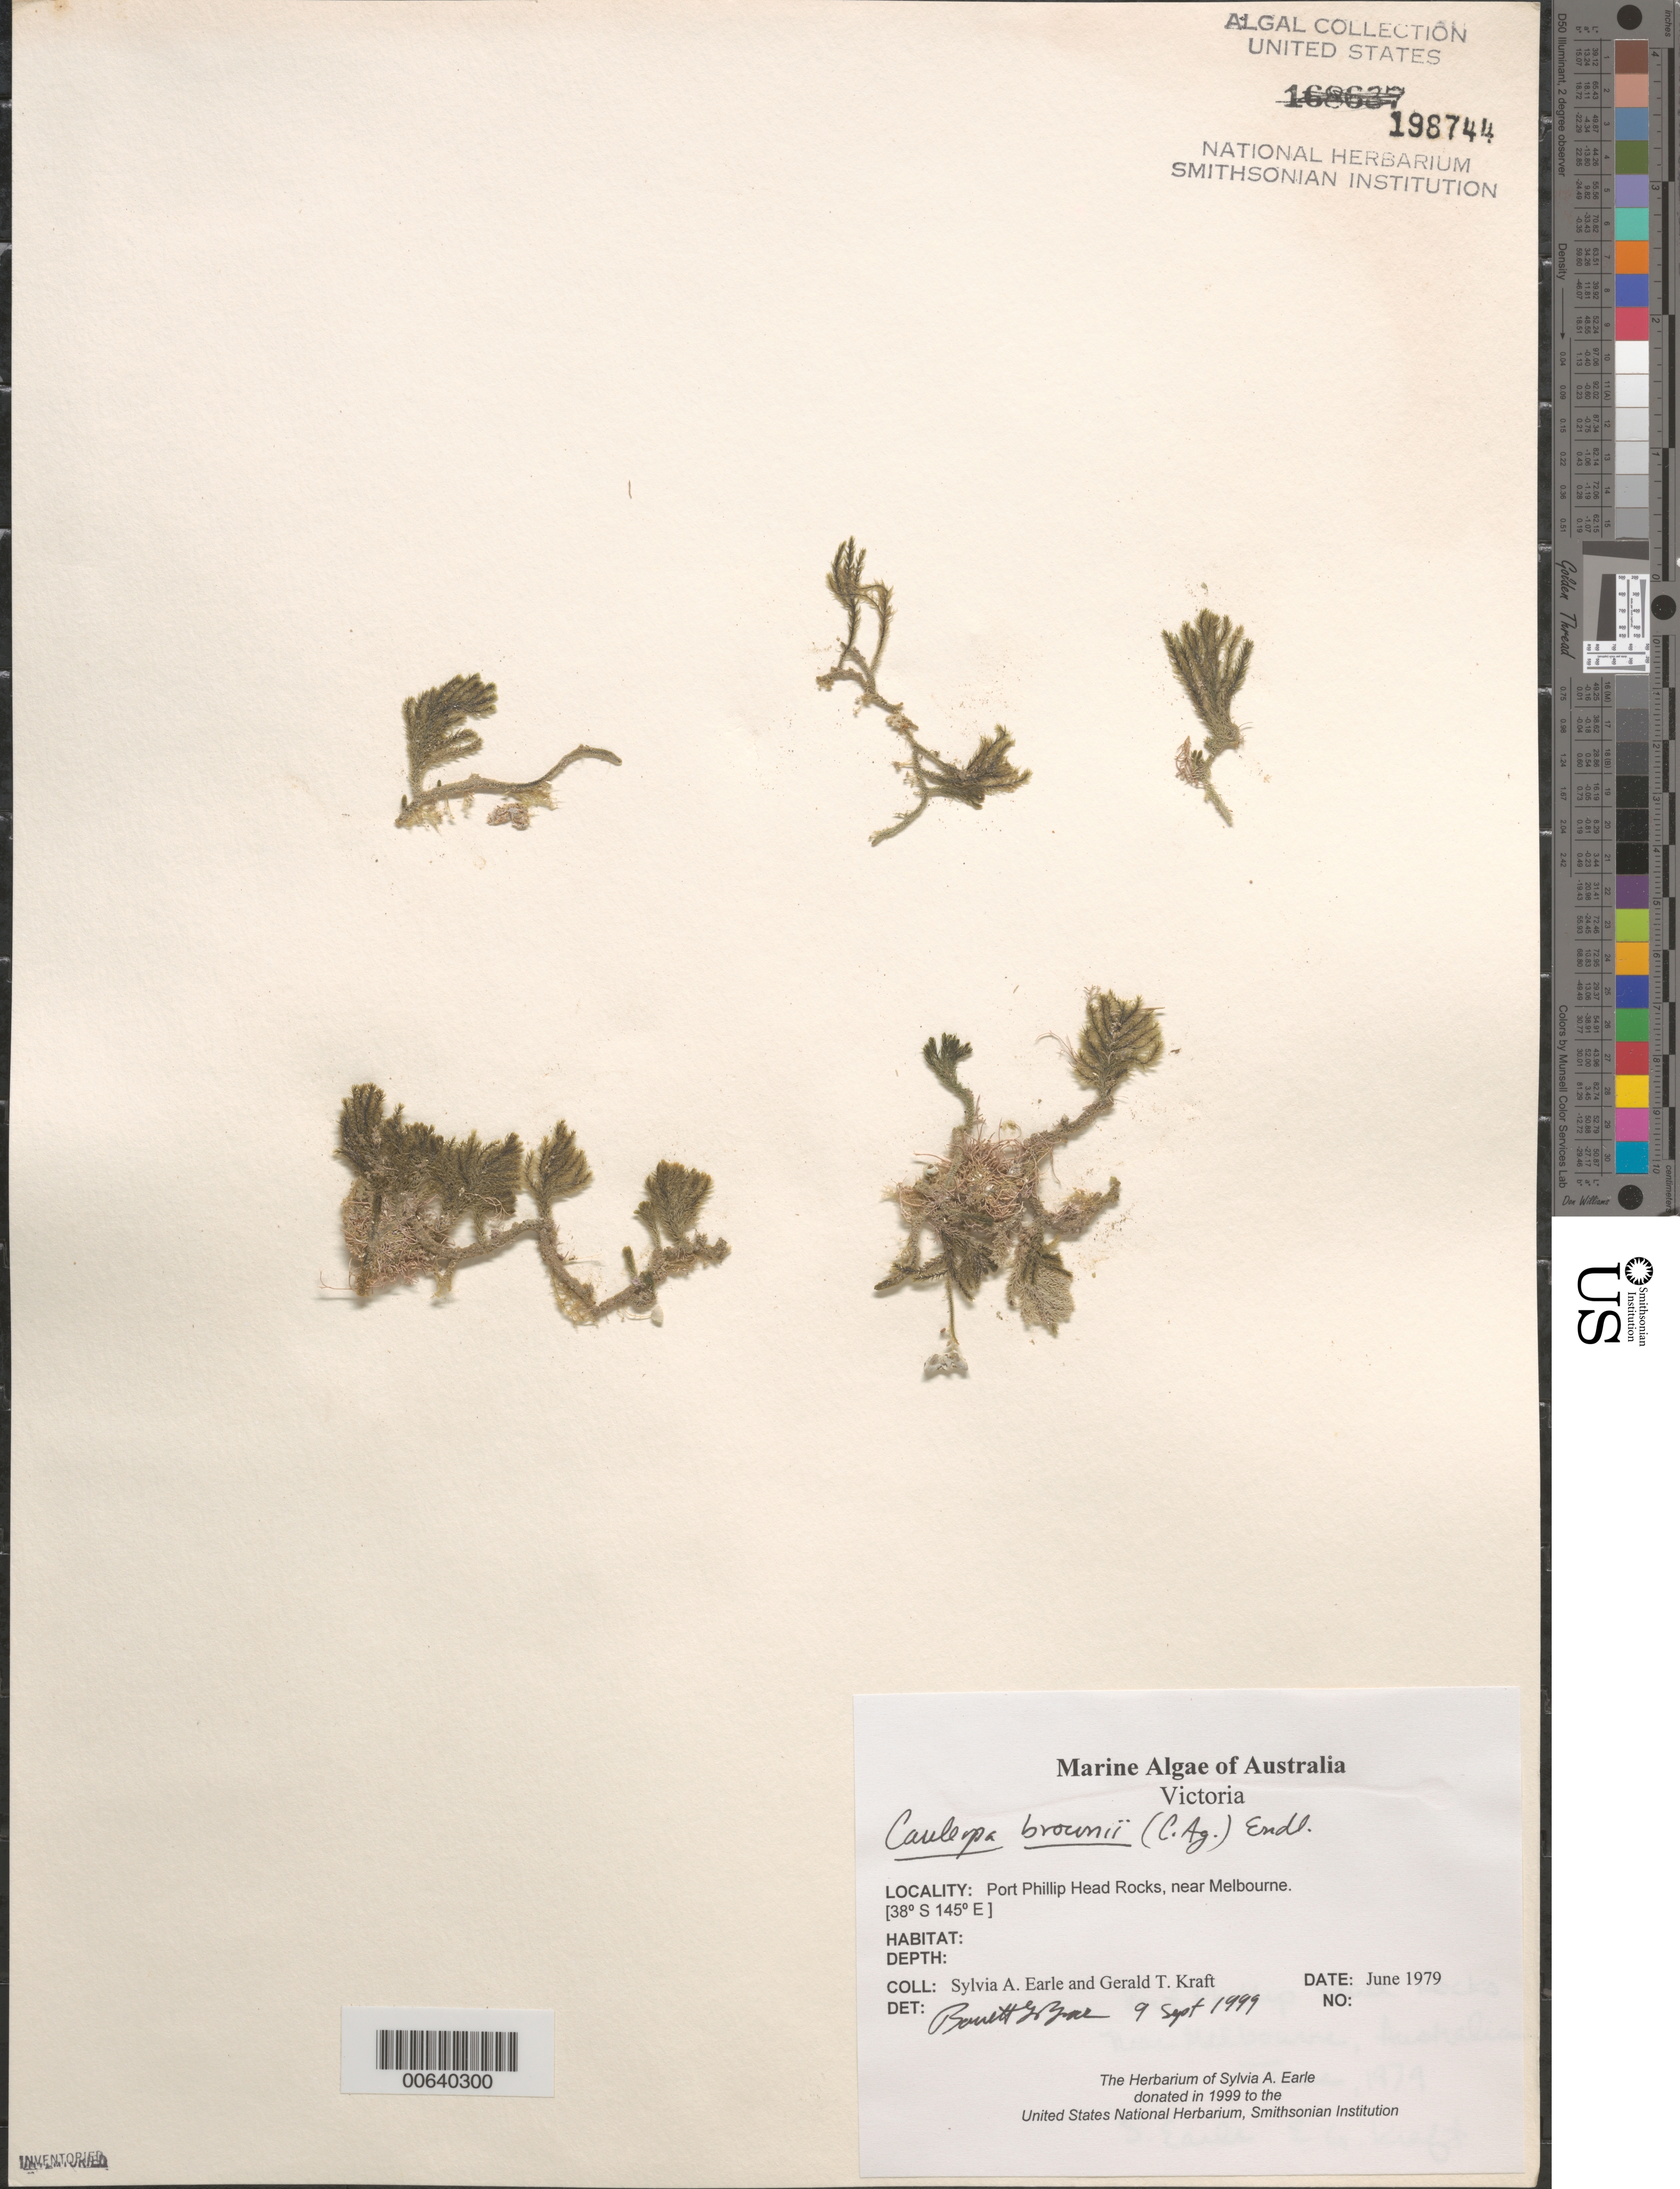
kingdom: Plantae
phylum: Chlorophyta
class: Ulvophyceae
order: Bryopsidales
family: Caulerpaceae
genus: Caulerpa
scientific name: Caulerpa brownii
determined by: Brooks, B. L., (BOT), Smithsonian Institution - National Museum of Natural History (UNITED STATES)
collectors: S. A. Earle & G. T. Kraft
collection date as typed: Jun 1979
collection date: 1979-06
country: Australia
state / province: Victoria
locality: Port Phillip Head Rocks, near Melbourne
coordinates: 38 S, 145 E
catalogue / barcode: US 198744